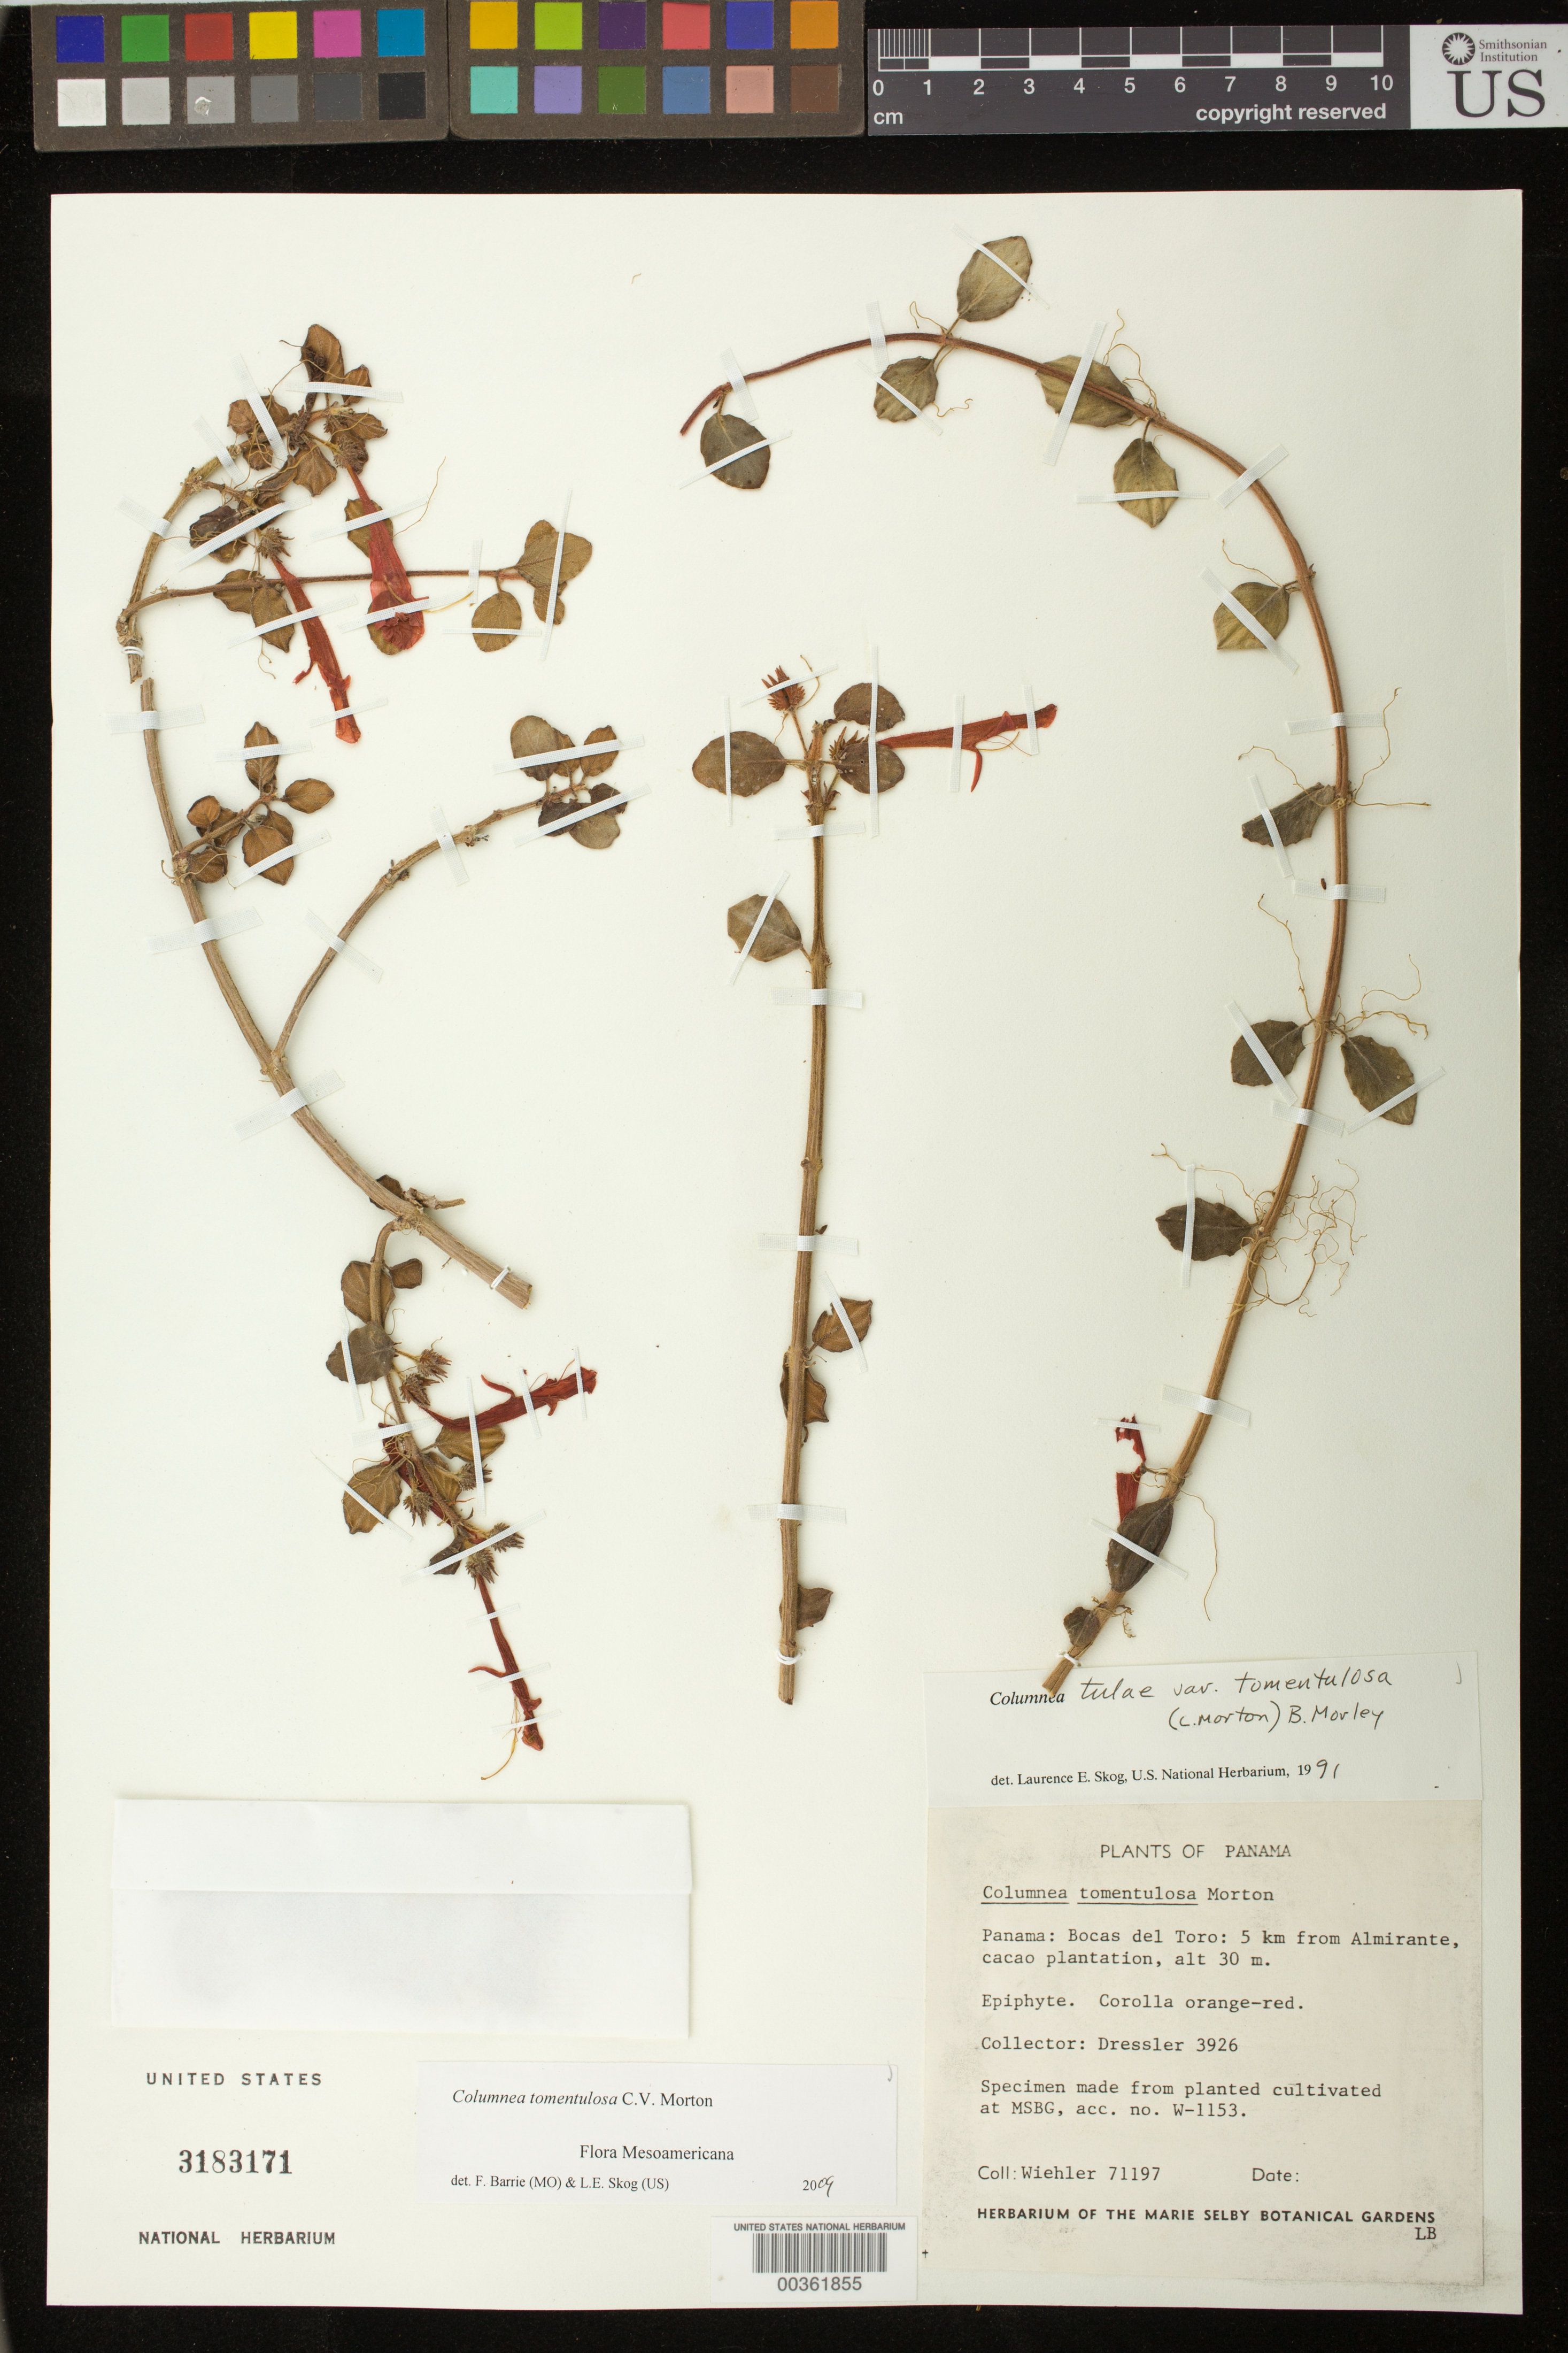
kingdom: Plantae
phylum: Tracheophyta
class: Magnoliopsida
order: Lamiales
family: Gesneriaceae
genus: Columnea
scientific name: Columnea tomentulosa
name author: C.V. Morton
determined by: Barrie, F. R.; Skog, Laurence E.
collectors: H. J. Wiehler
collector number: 71197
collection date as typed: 1971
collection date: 1971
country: Panama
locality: Cult. Marie Selby Botanical Gardens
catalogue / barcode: US 3183171